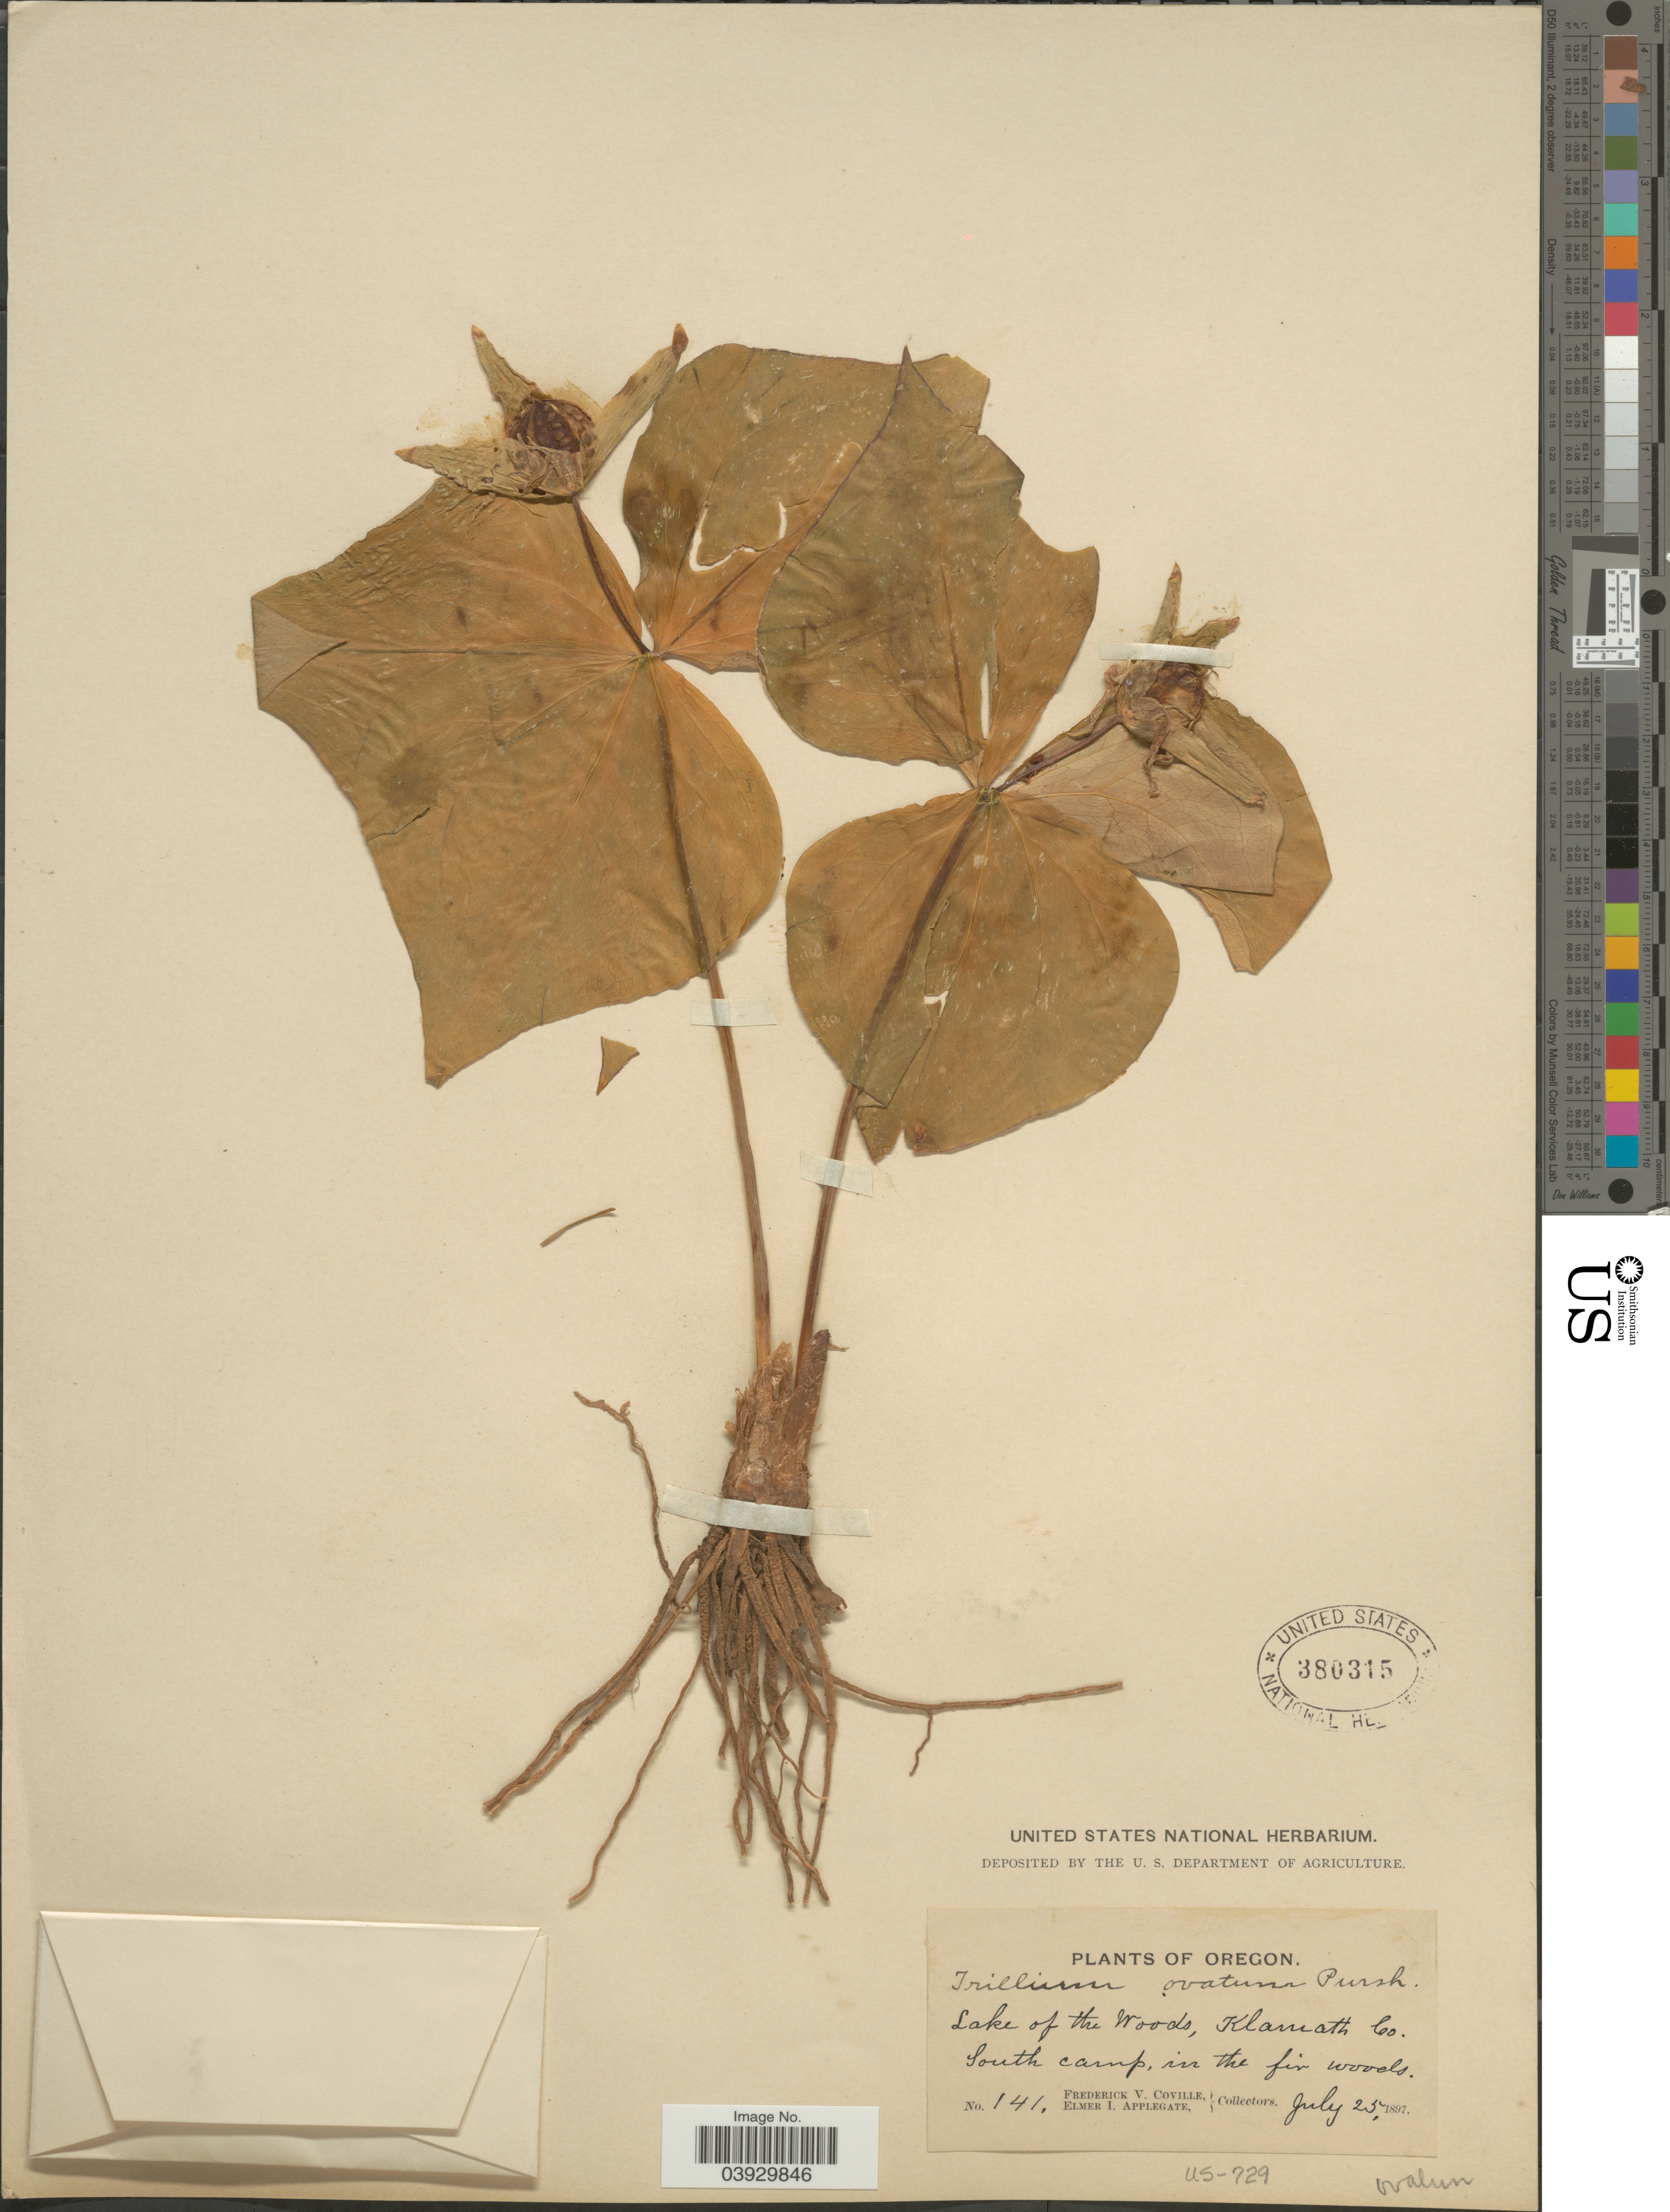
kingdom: Plantae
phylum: Tracheophyta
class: Liliopsida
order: Liliales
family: Melanthiaceae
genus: Trillium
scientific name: Trillium ovatum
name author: Pursh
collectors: F. V. Coville & E. I. Applegate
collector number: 141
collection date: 1897-07-25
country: United States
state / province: Oregon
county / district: Klamath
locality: Lake of the Woods, Klamath Co., South Camp.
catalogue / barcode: US 380315